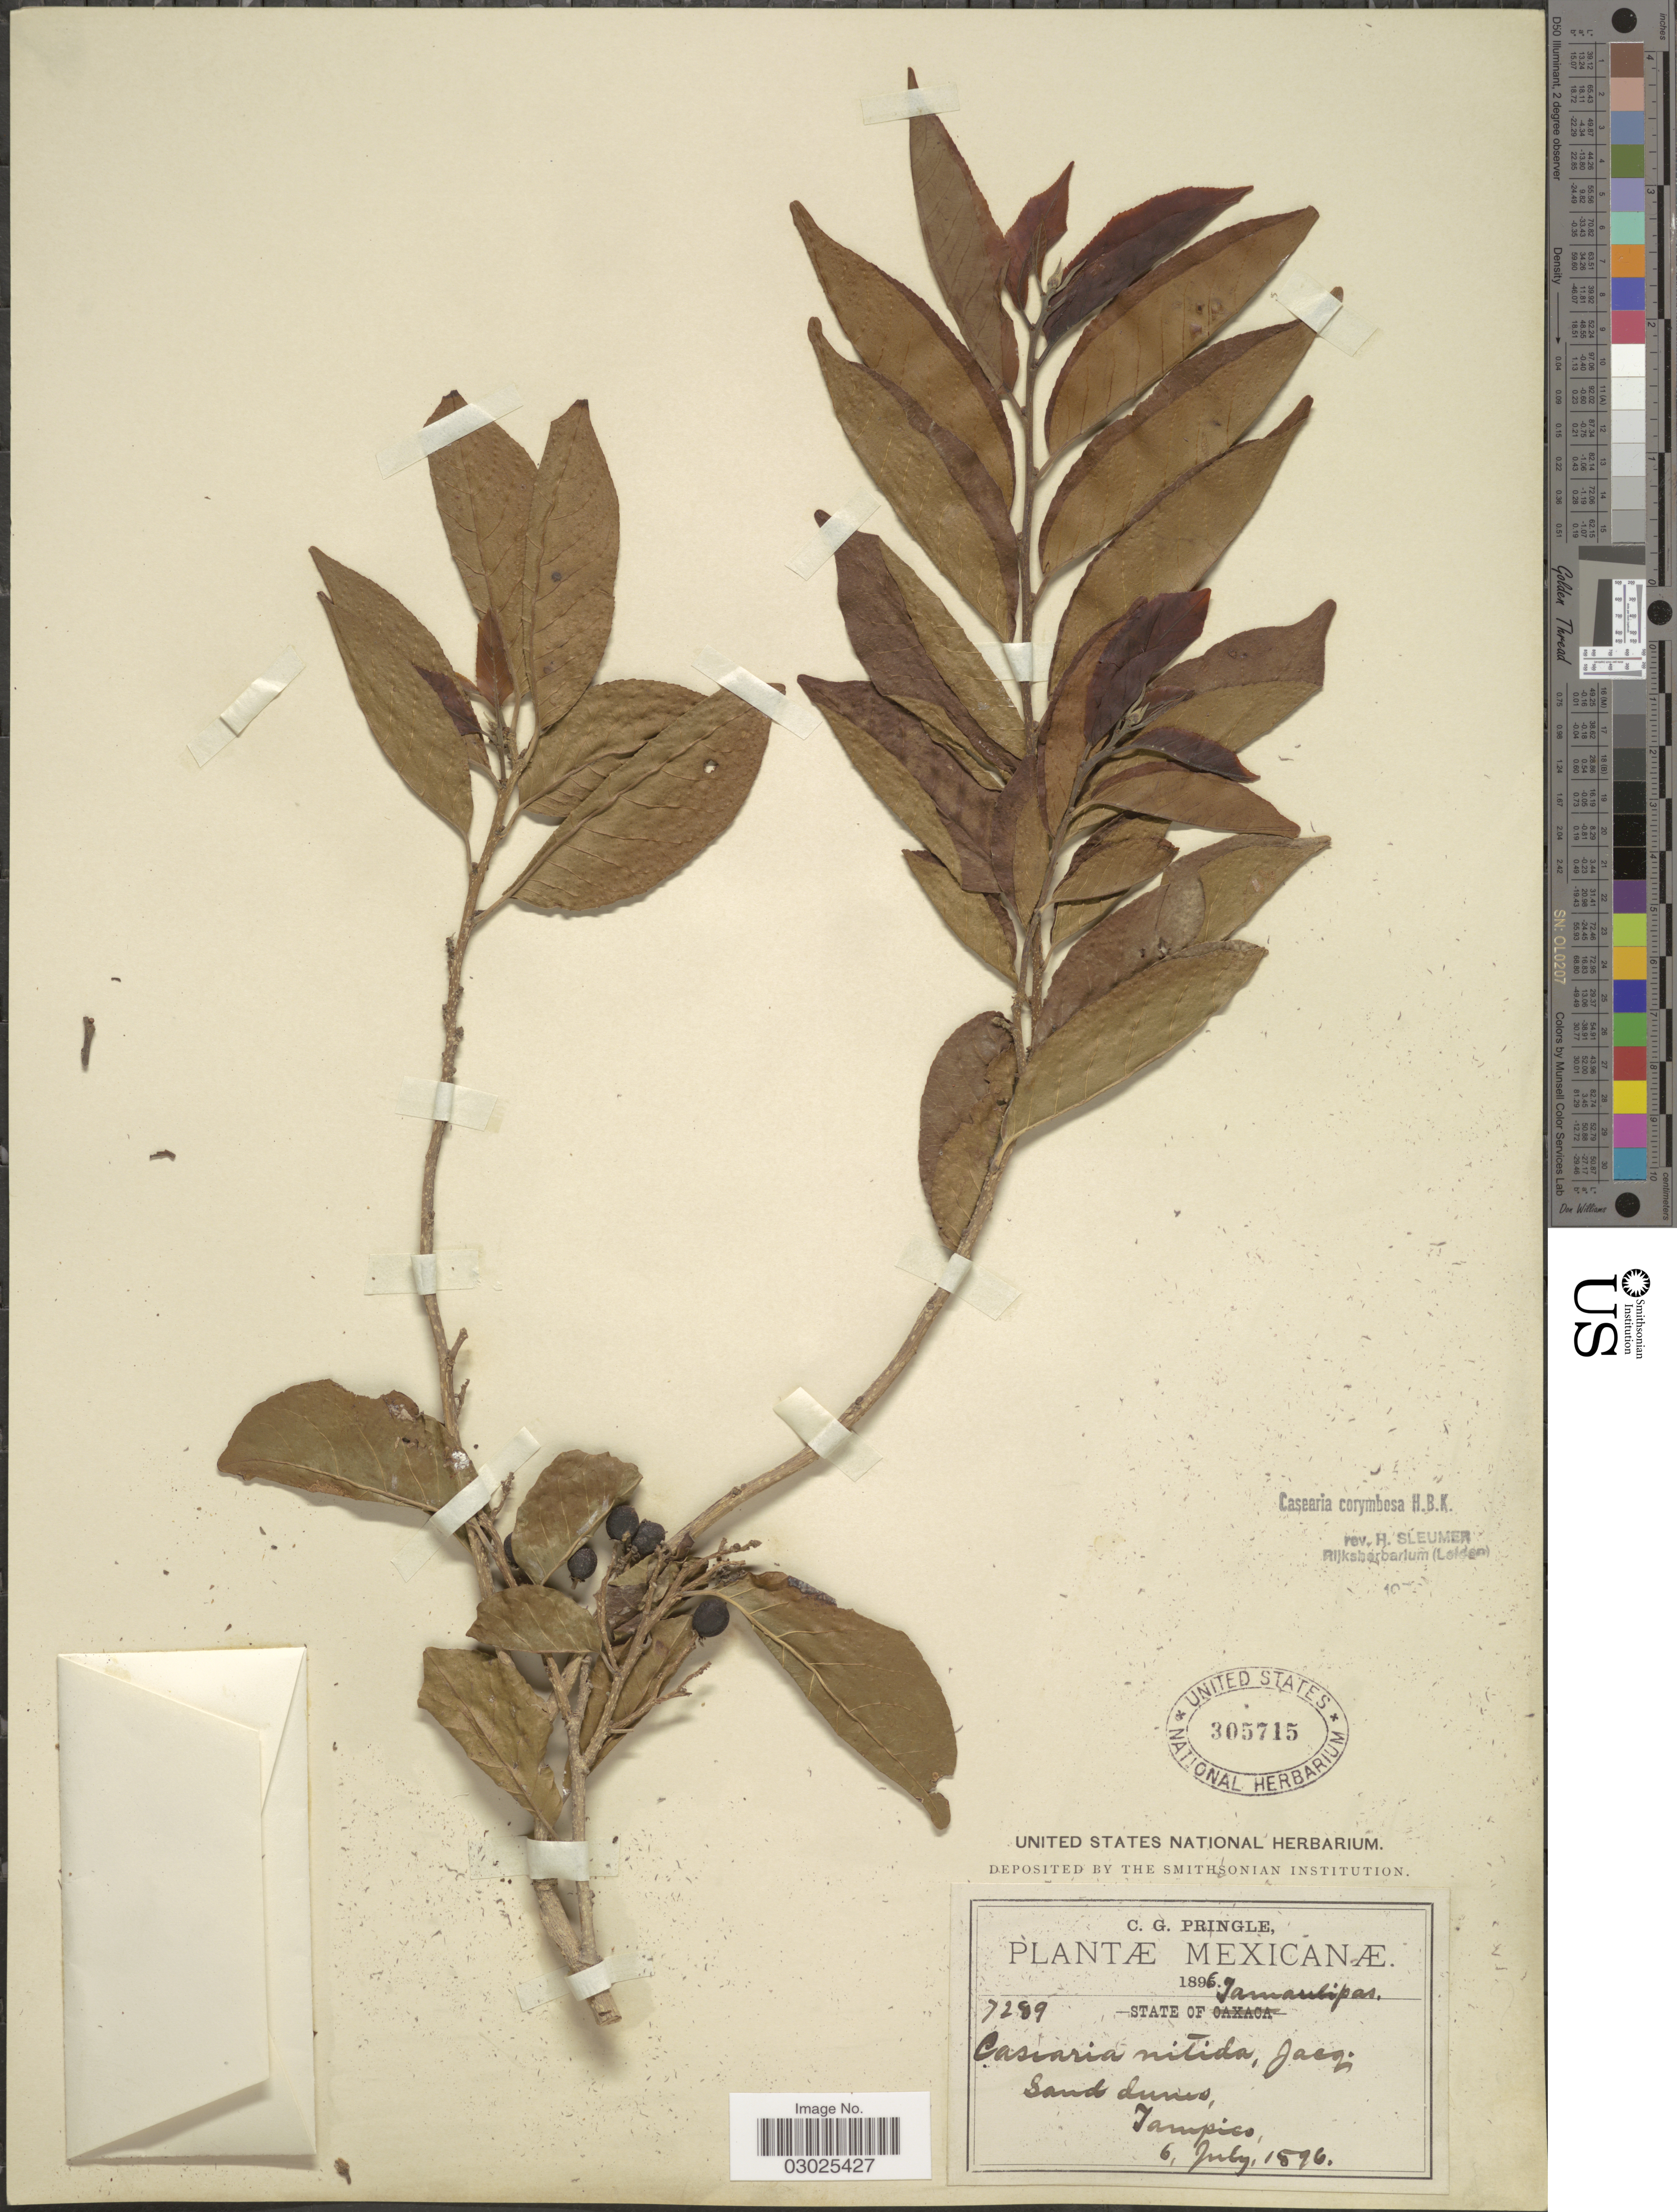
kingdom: Plantae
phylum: Tracheophyta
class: Magnoliopsida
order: Malpighiales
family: Salicaceae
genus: Casearia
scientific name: Casearia corymbosa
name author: Kunth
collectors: C. G. Pringle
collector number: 7289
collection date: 1896-07-06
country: Mexico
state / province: Tamaulipas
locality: Sand dunes, Tampico.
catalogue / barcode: US 305715